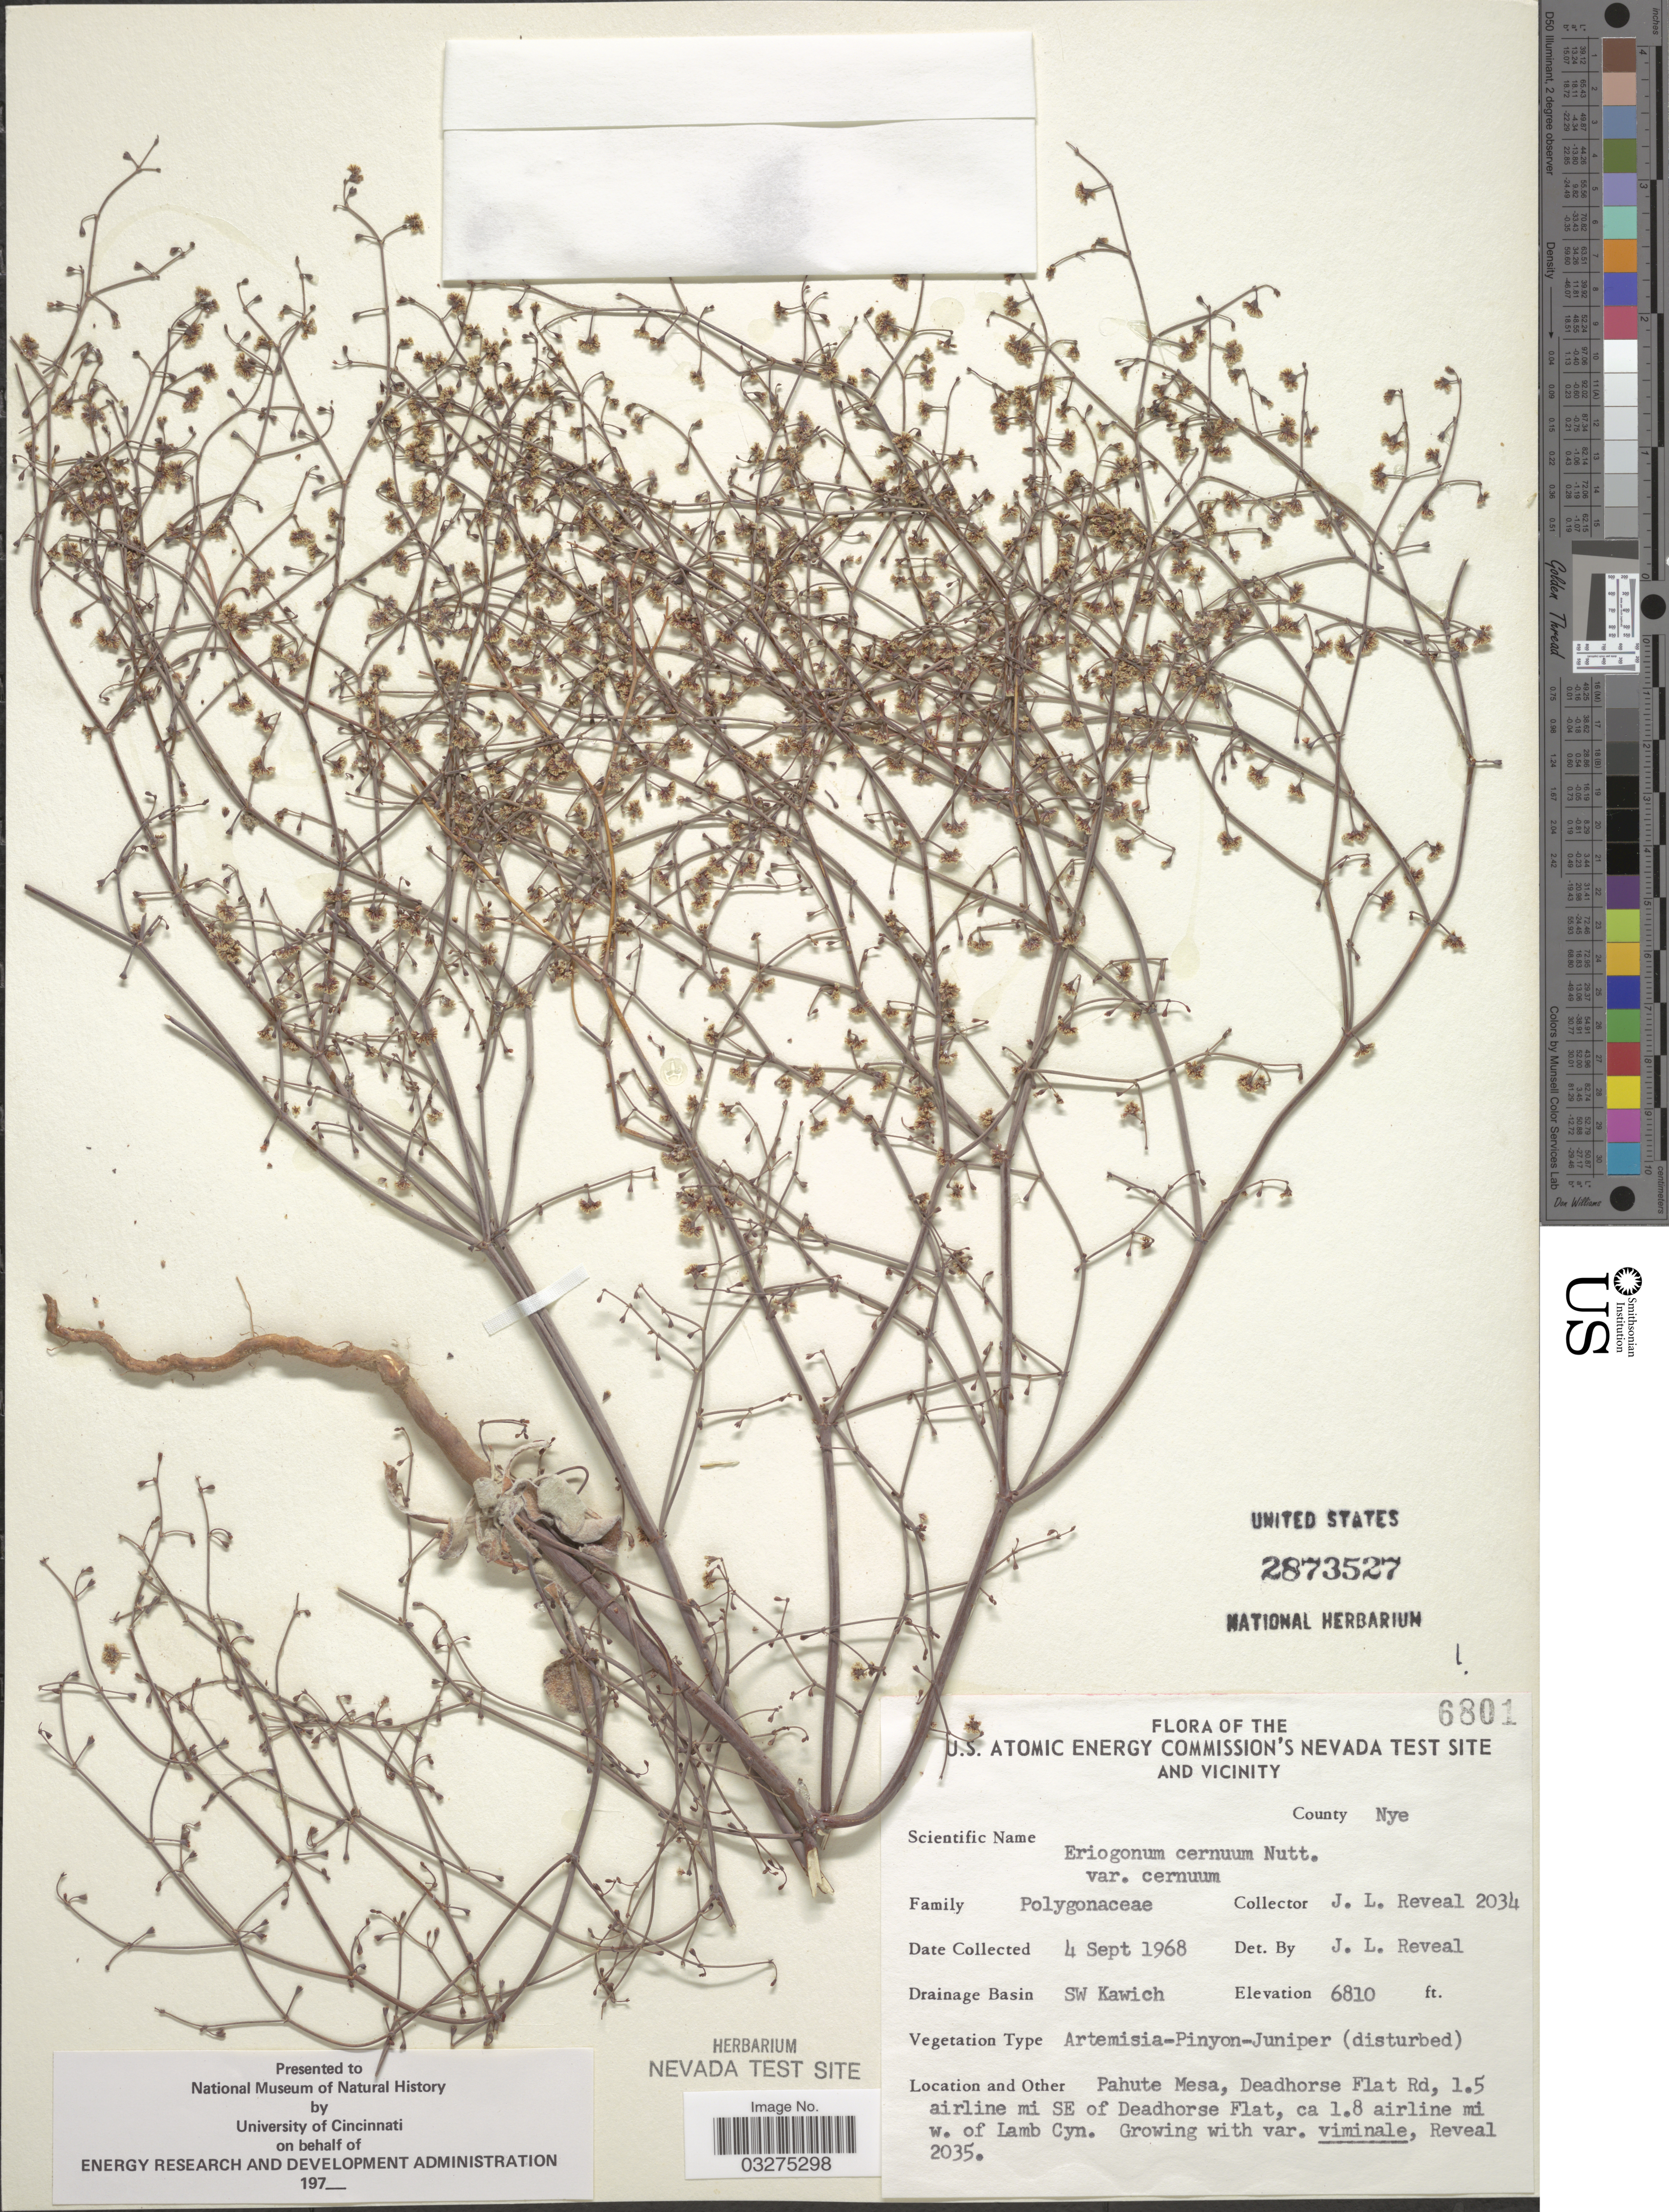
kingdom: Plantae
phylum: Tracheophyta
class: Magnoliopsida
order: Caryophyllales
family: Polygonaceae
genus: Eriogonum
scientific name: Eriogonum cernuum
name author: Nutt.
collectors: J. L. Reveal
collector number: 2034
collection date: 1968-09-04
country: United States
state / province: Nevada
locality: U.S. Atomic Energy Commission's Nevada Test Site and Vicinity. County Nye. Drainage Basin SW Kawich. Pahute Mesa, Deadhorse Flat Rd, 1.5 airline mi SE of Deadhorse Flat, ca 1.8 airline mi w. of Lamb Cyn.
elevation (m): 2076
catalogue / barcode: US 2873527